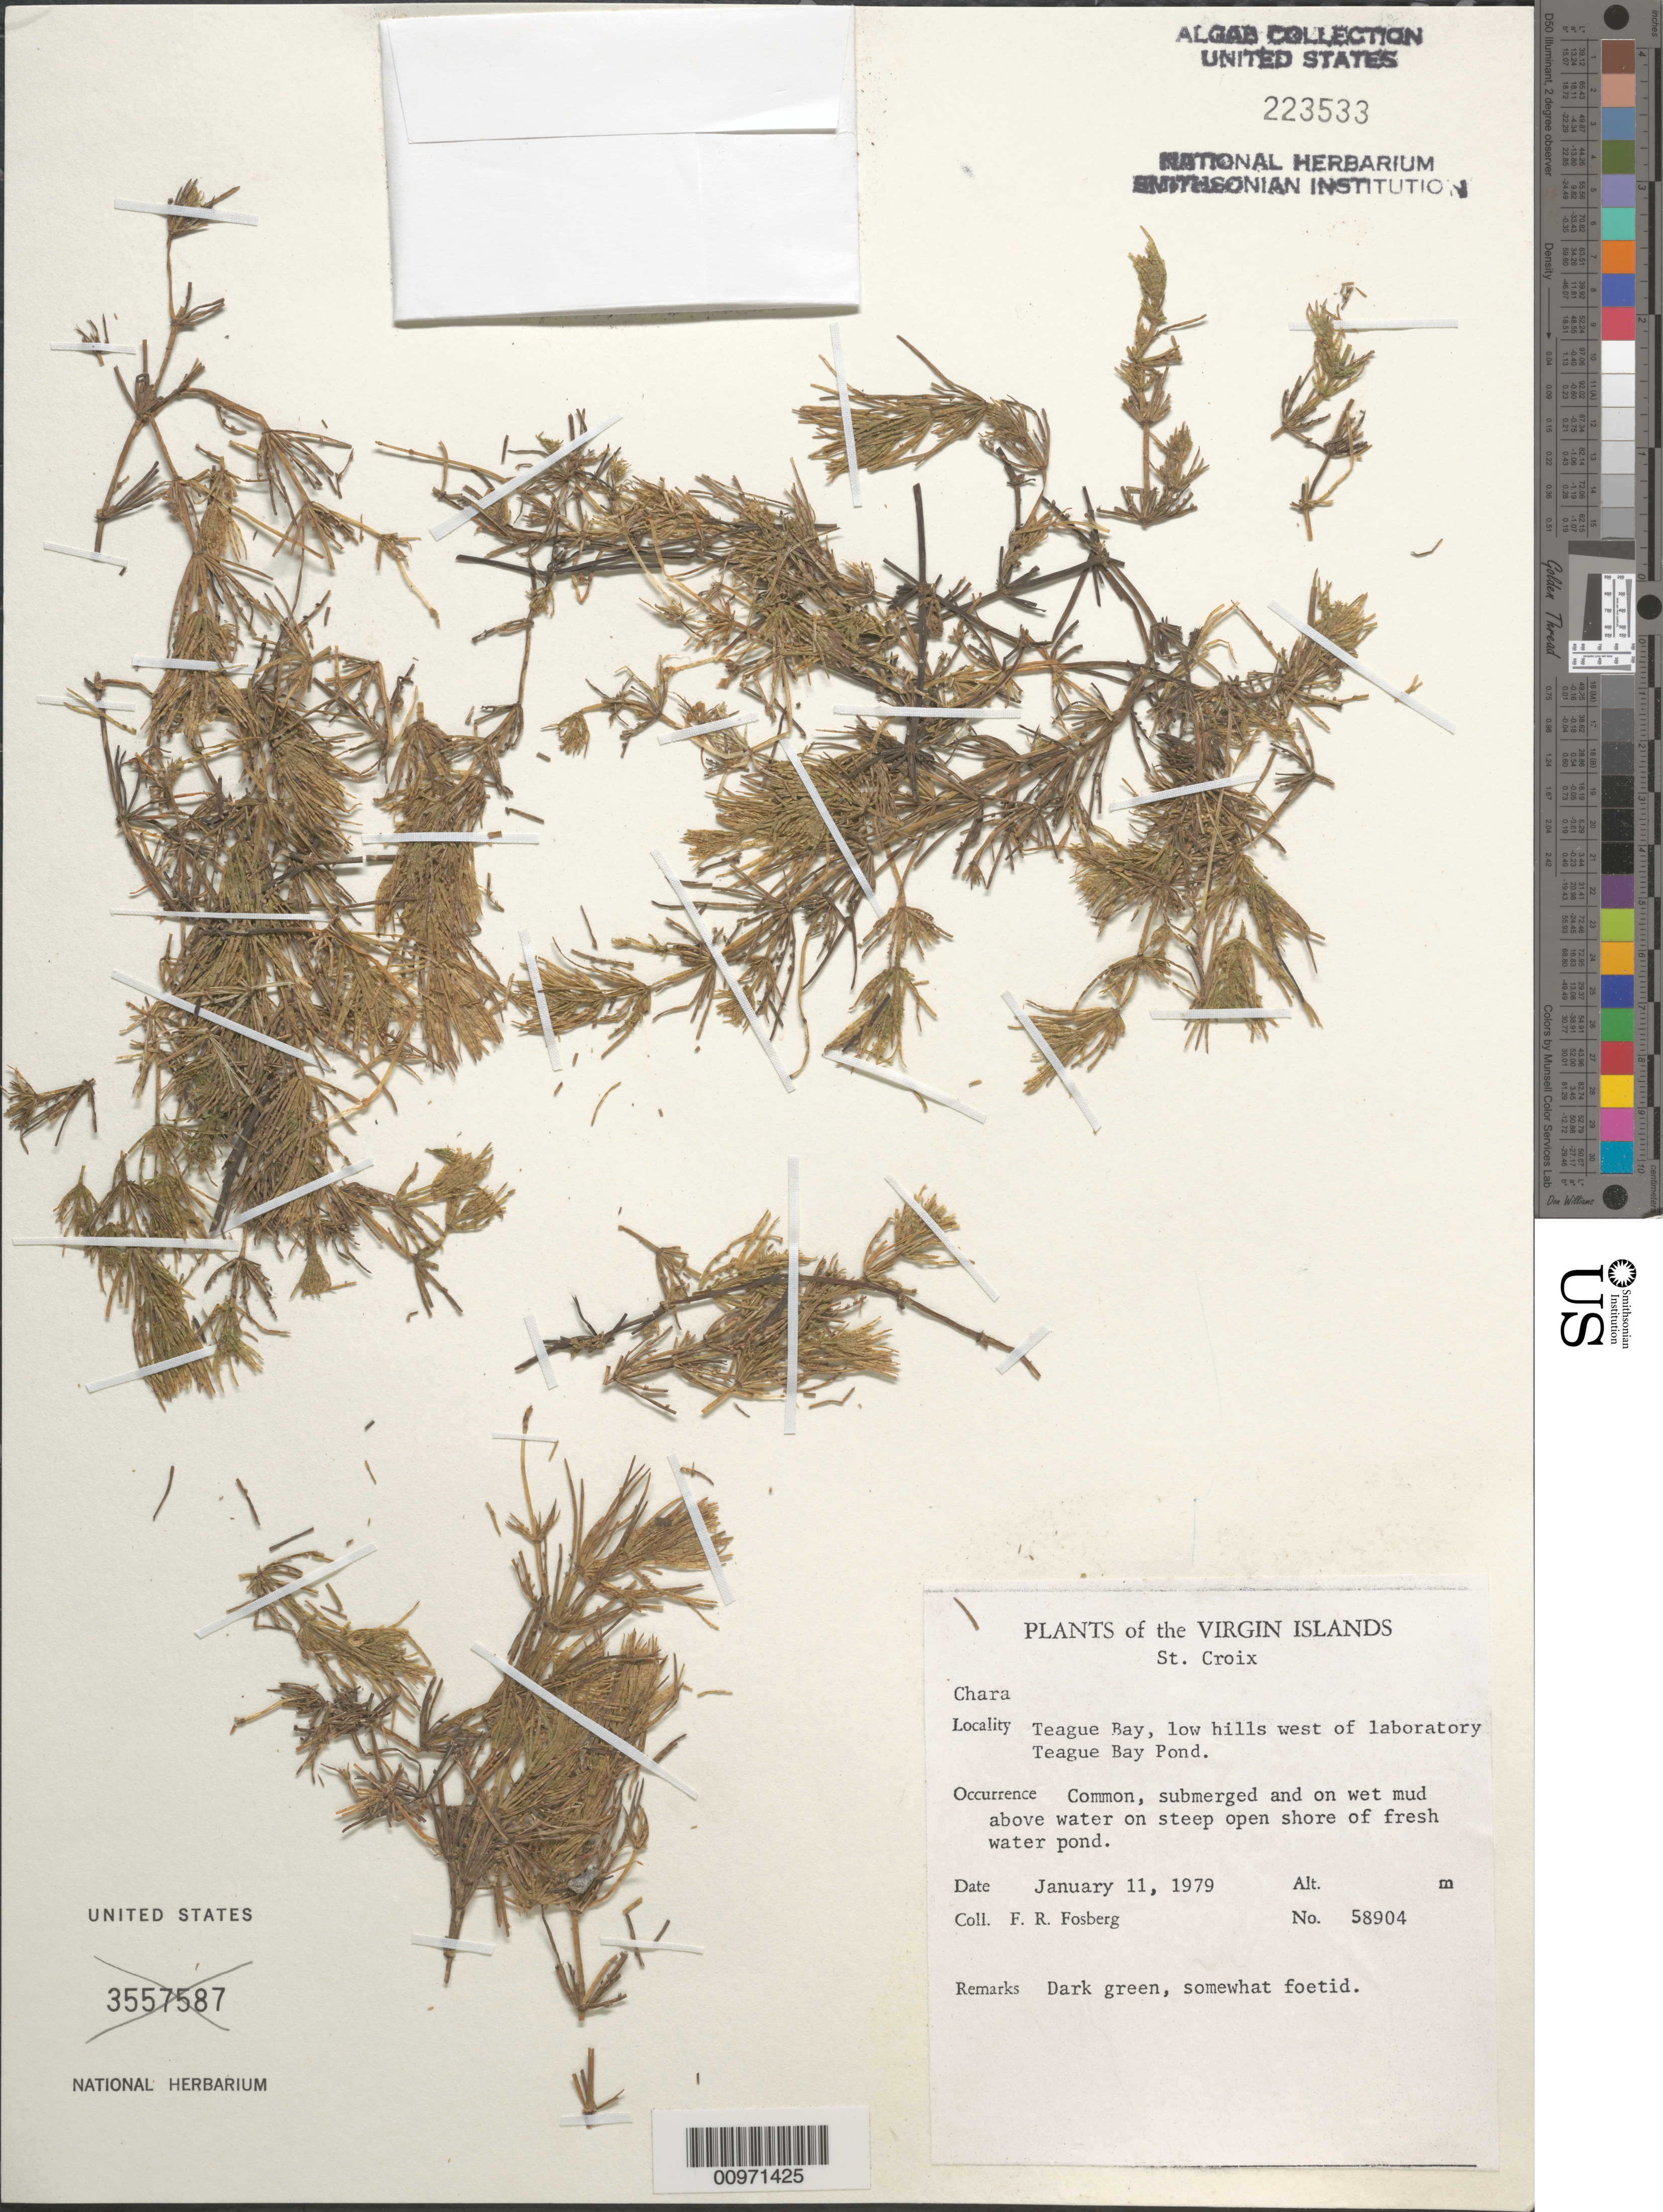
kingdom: Plantae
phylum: Charophyta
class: Charophyceae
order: Charales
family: Characeae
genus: Chara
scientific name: Chara sp.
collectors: F. R. Fosberg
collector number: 58904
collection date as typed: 11 Jan 1979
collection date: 1979-01-11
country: U.S. Virgin Islands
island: St. Croix I.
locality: Teague Bay, low hills west of laboratory, Teague Bay Pond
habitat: Submerged and on wet mud above water on steep open shore of fresh water pond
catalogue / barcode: US 223533